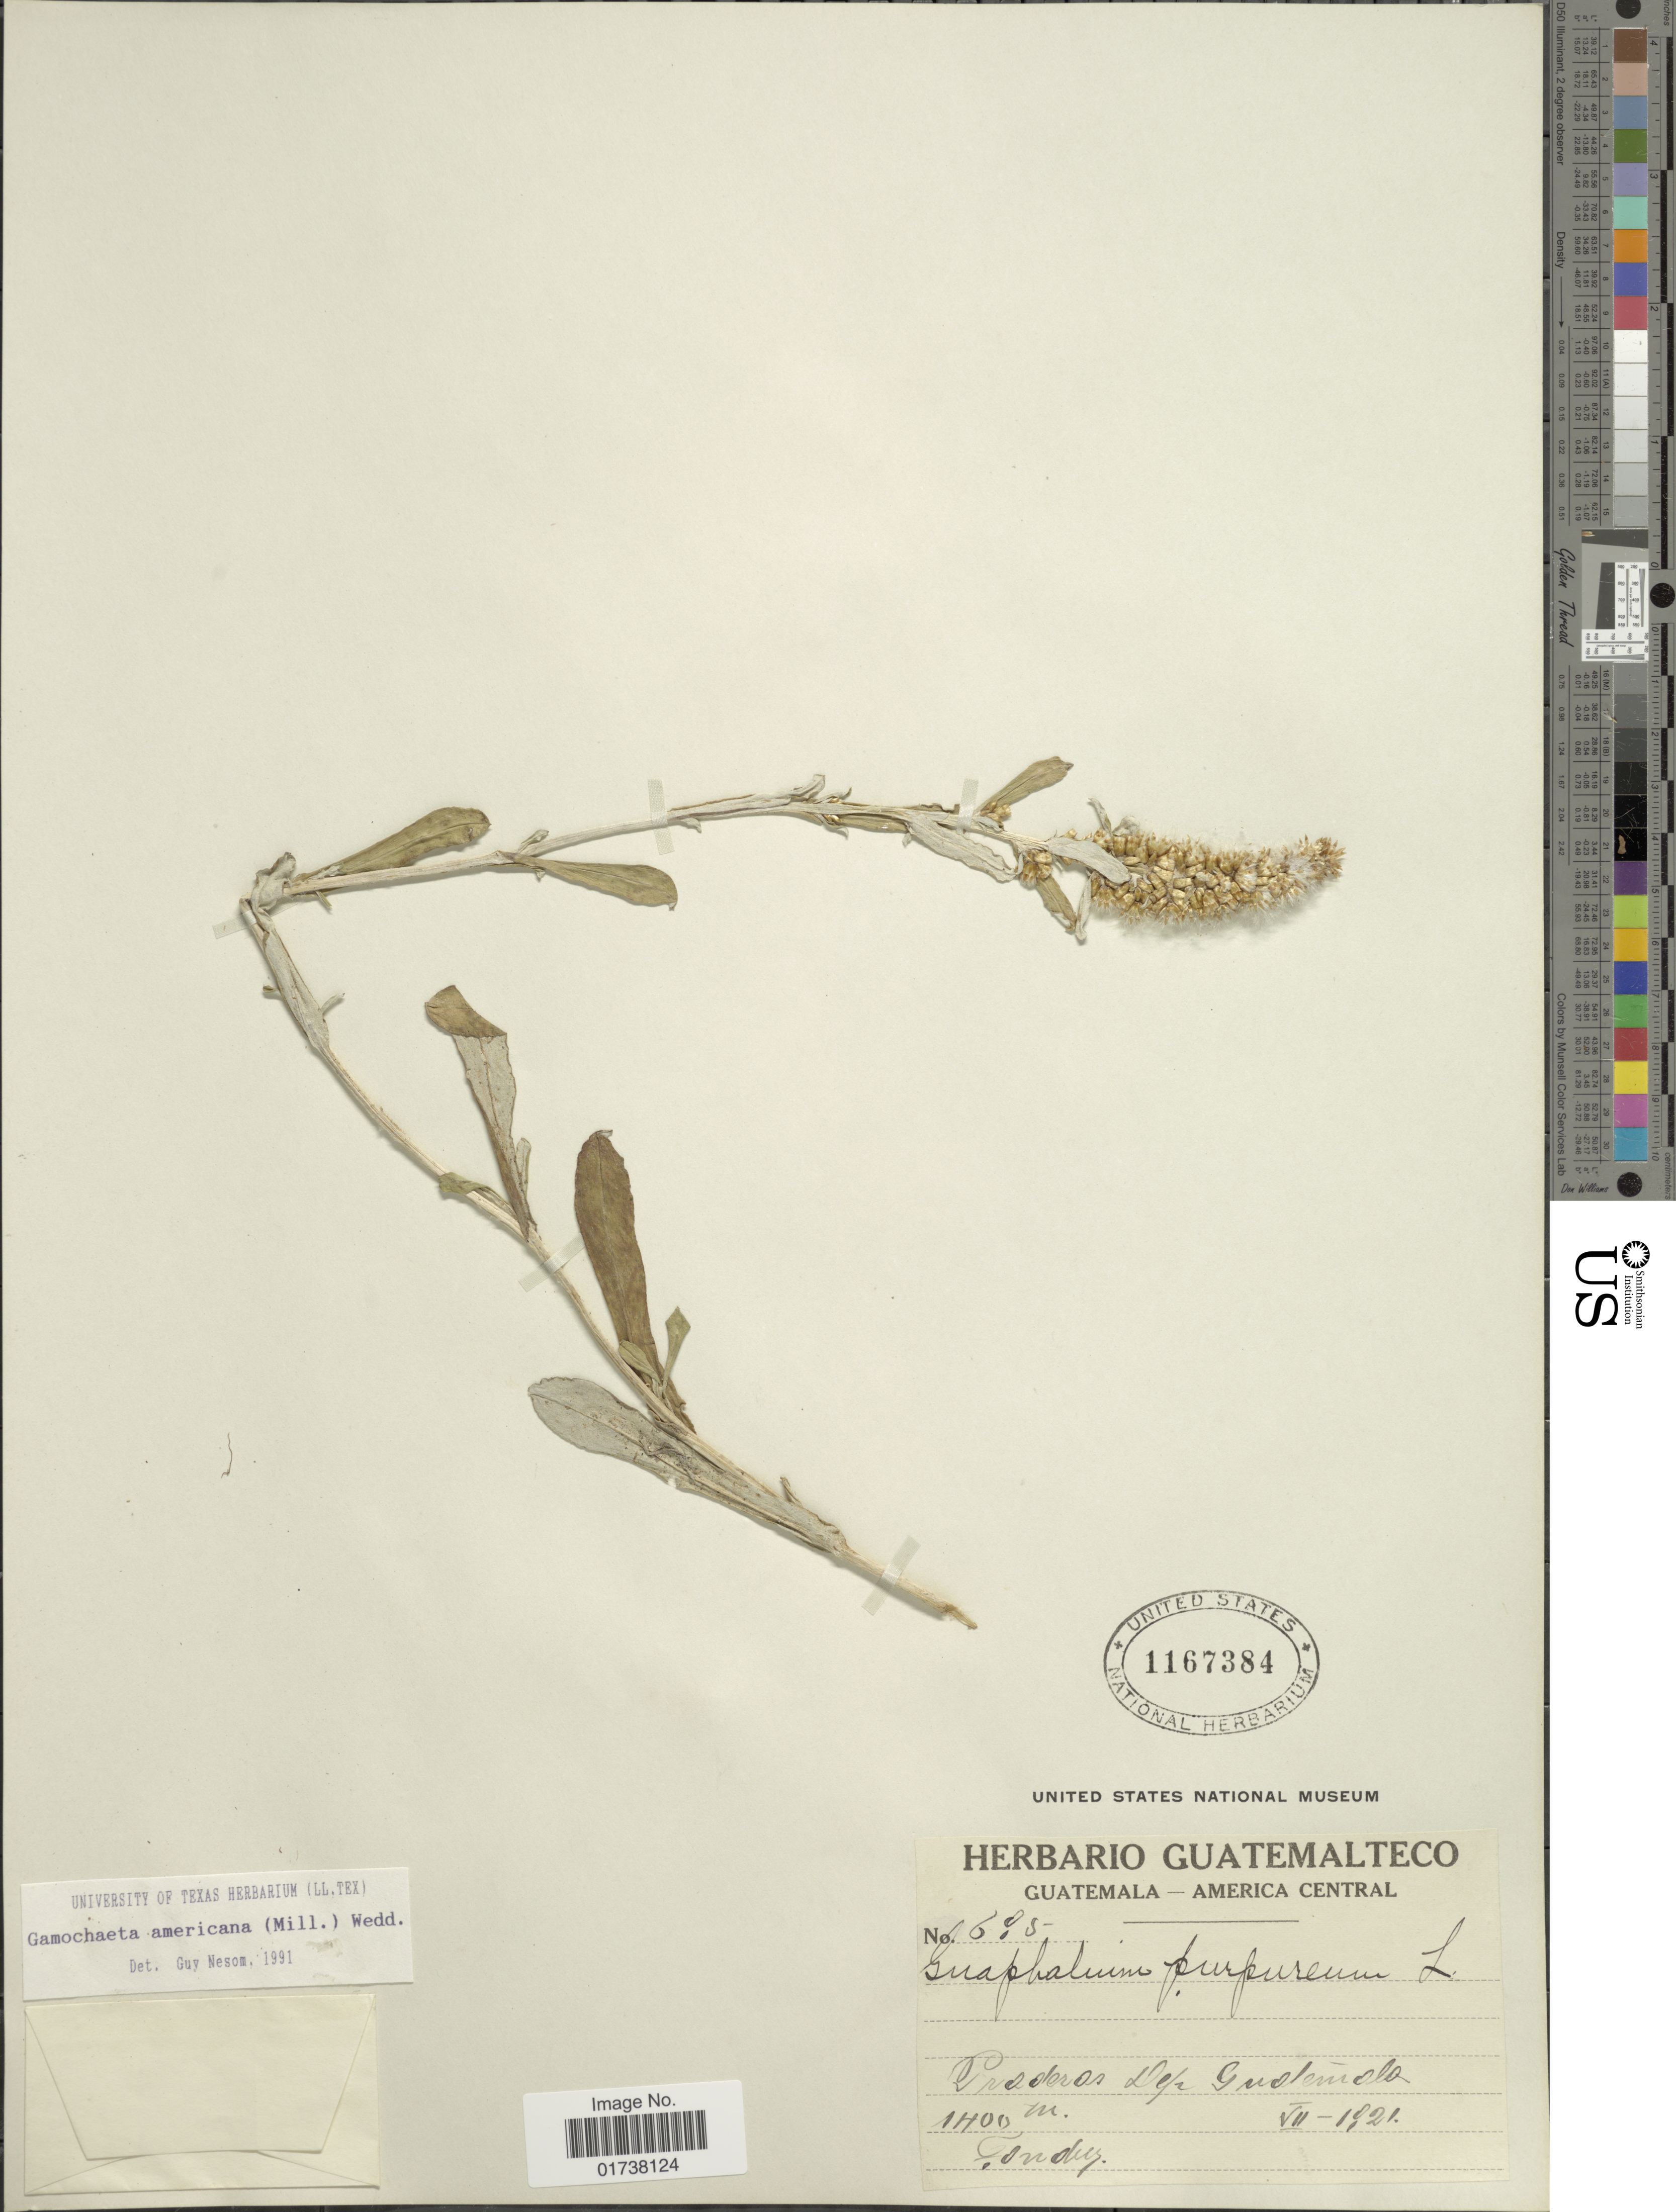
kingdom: Plantae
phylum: Tracheophyta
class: Magnoliopsida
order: Asterales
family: Asteraceae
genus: Gamochaeta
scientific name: Gamochaeta americana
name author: (Mill.) Wedd.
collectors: A. Tonduz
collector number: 1685*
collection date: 1821-07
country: Guatemala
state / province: Guatemala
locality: Praderas, Dept. Guatemala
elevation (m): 1400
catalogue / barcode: US 1167384